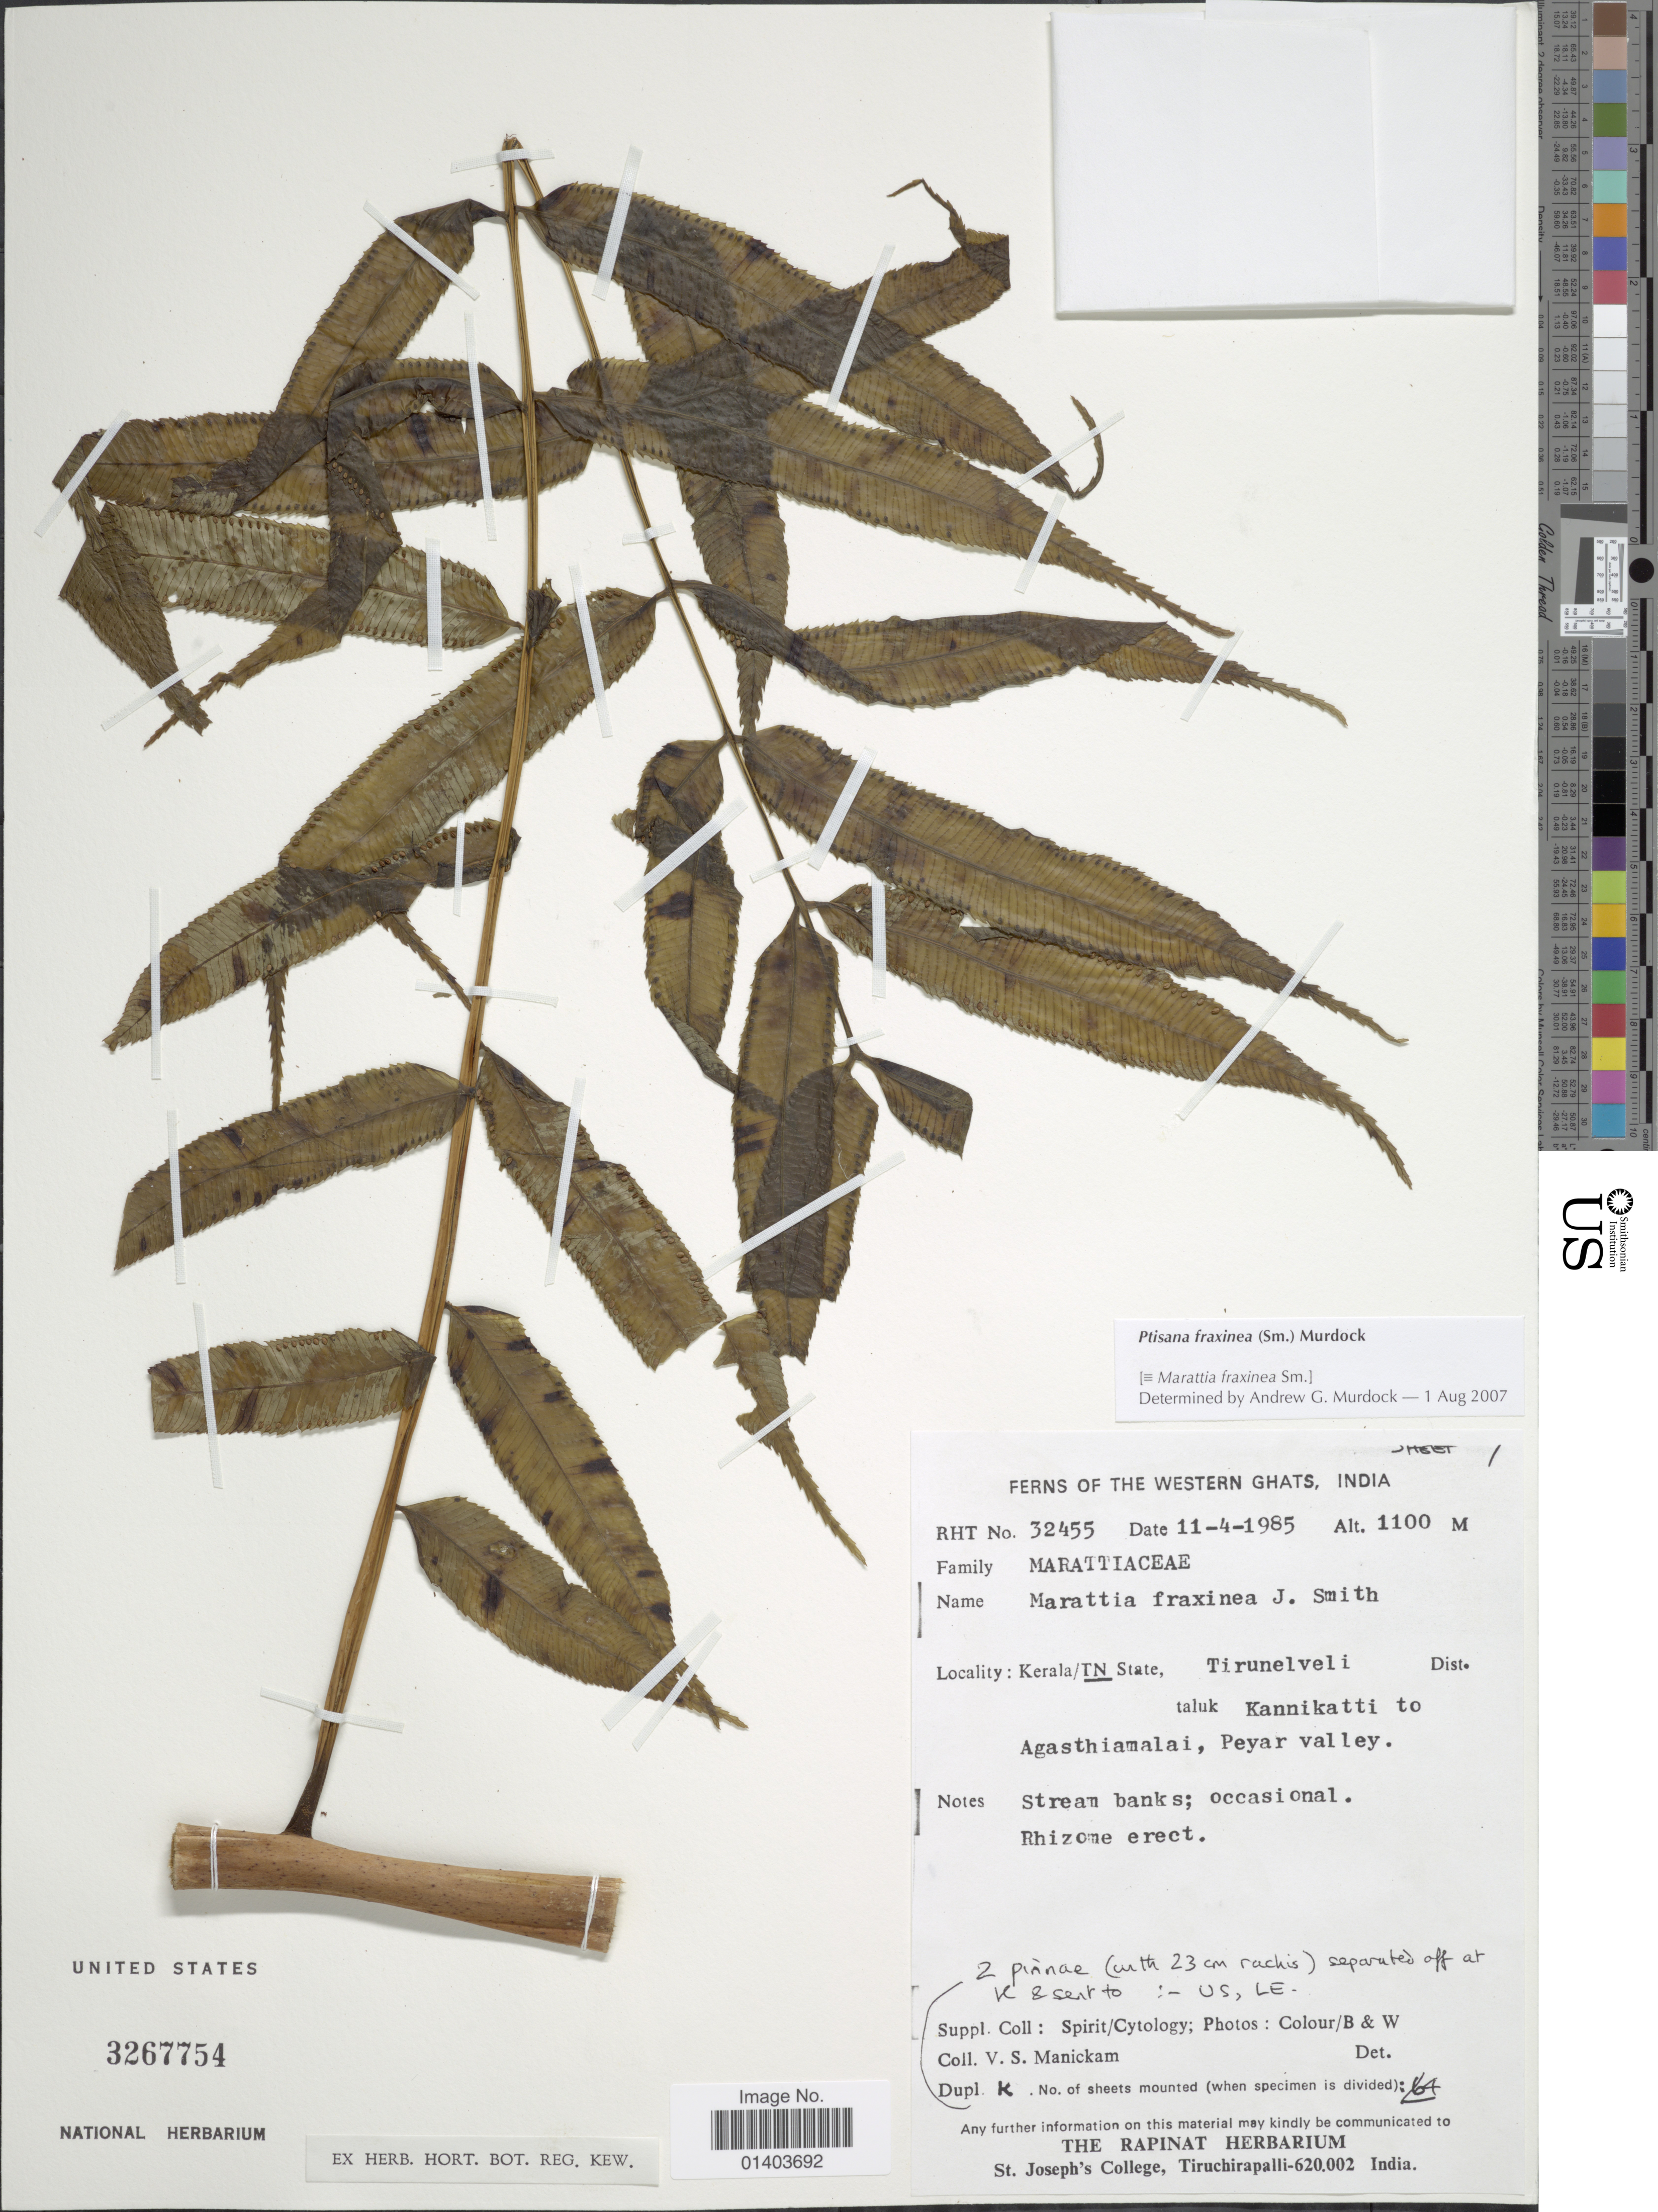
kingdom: Plantae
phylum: Tracheophyta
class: Polypodiopsida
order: Marattiales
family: Marattiaceae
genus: Ptisana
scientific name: Ptisana fraxinea var. fraxinea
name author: (Sm.) Murdock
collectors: V. Manickam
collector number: RHT 32455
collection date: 1985-04-11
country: India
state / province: Kerala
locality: Western Ghats, TN State, Tirunelveli Dist. taluk Kannikatto to Agasthiamalai, Peyar valley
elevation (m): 1100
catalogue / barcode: US 3267754